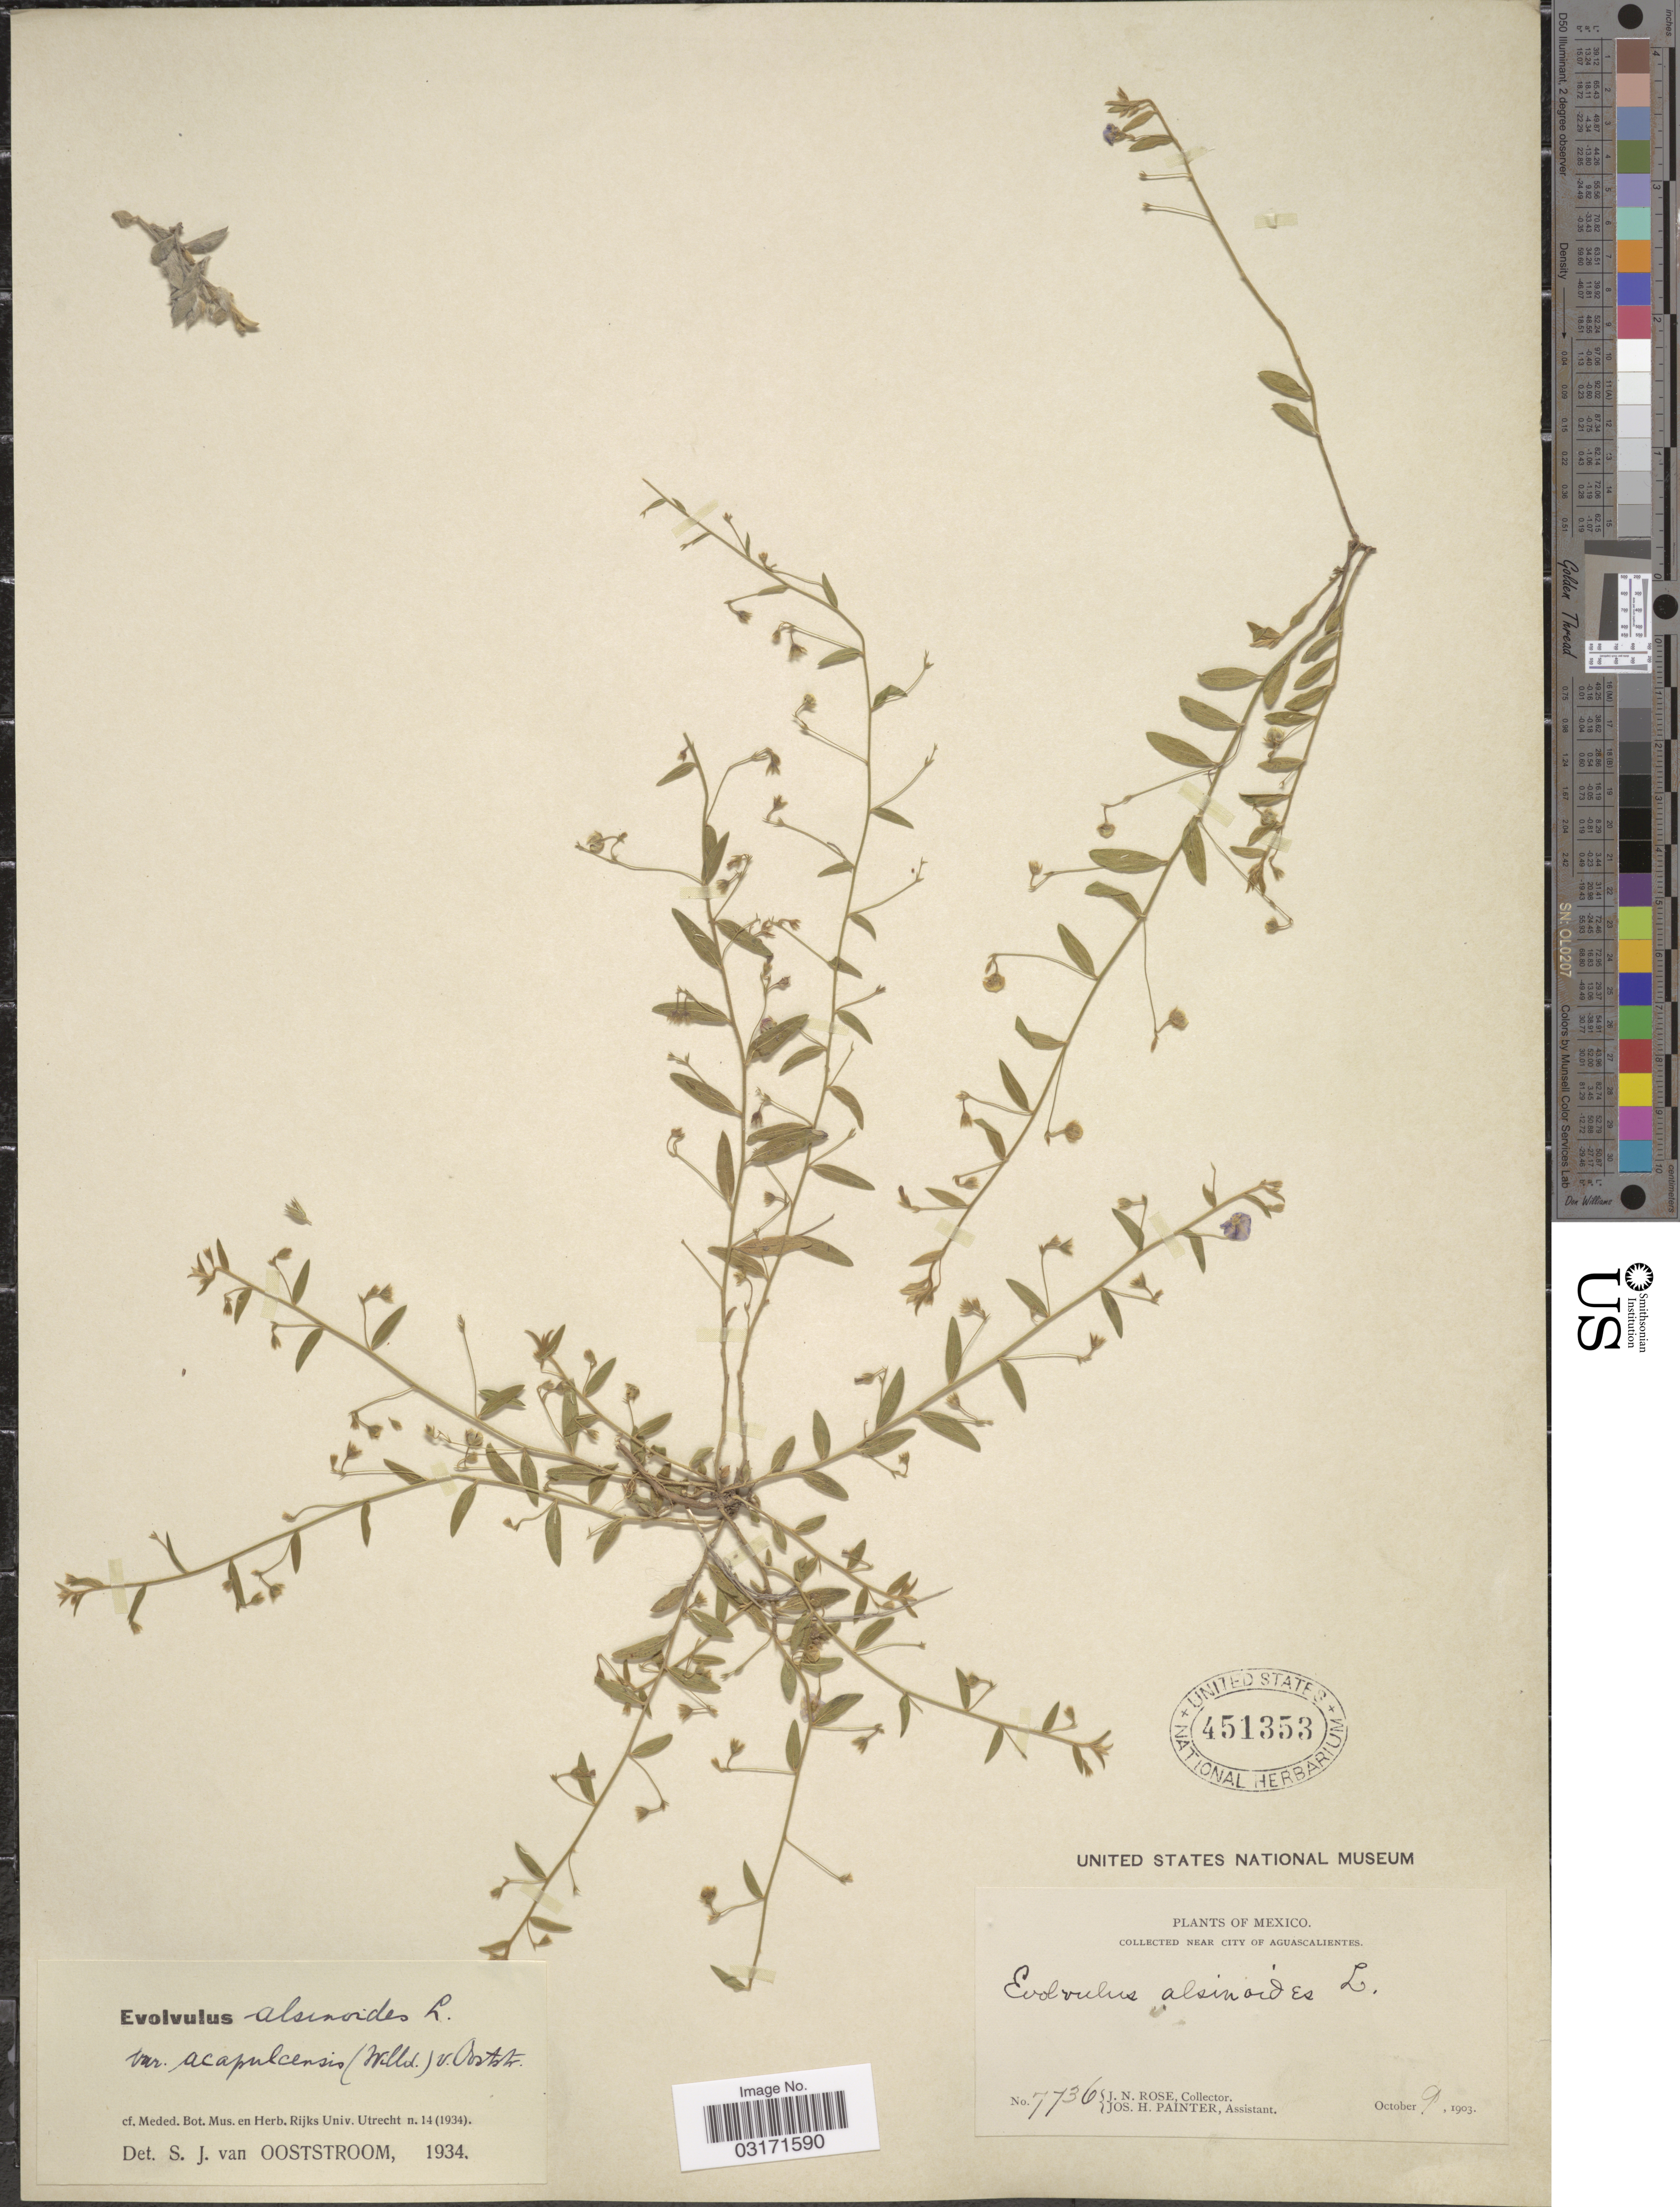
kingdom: Plantae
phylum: Tracheophyta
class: Magnoliopsida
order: Solanales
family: Convolvulaceae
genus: Evolvulus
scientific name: Evolvulus alsinoides var. acapulcensis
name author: (Willd. ex Schult.) Ooststr.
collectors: J. N. Rose & J. H. Painter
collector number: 7736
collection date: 1903-10-09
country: Mexico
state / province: Aguascalientes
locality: Near City of Aguascalientes.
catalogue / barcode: US 451353